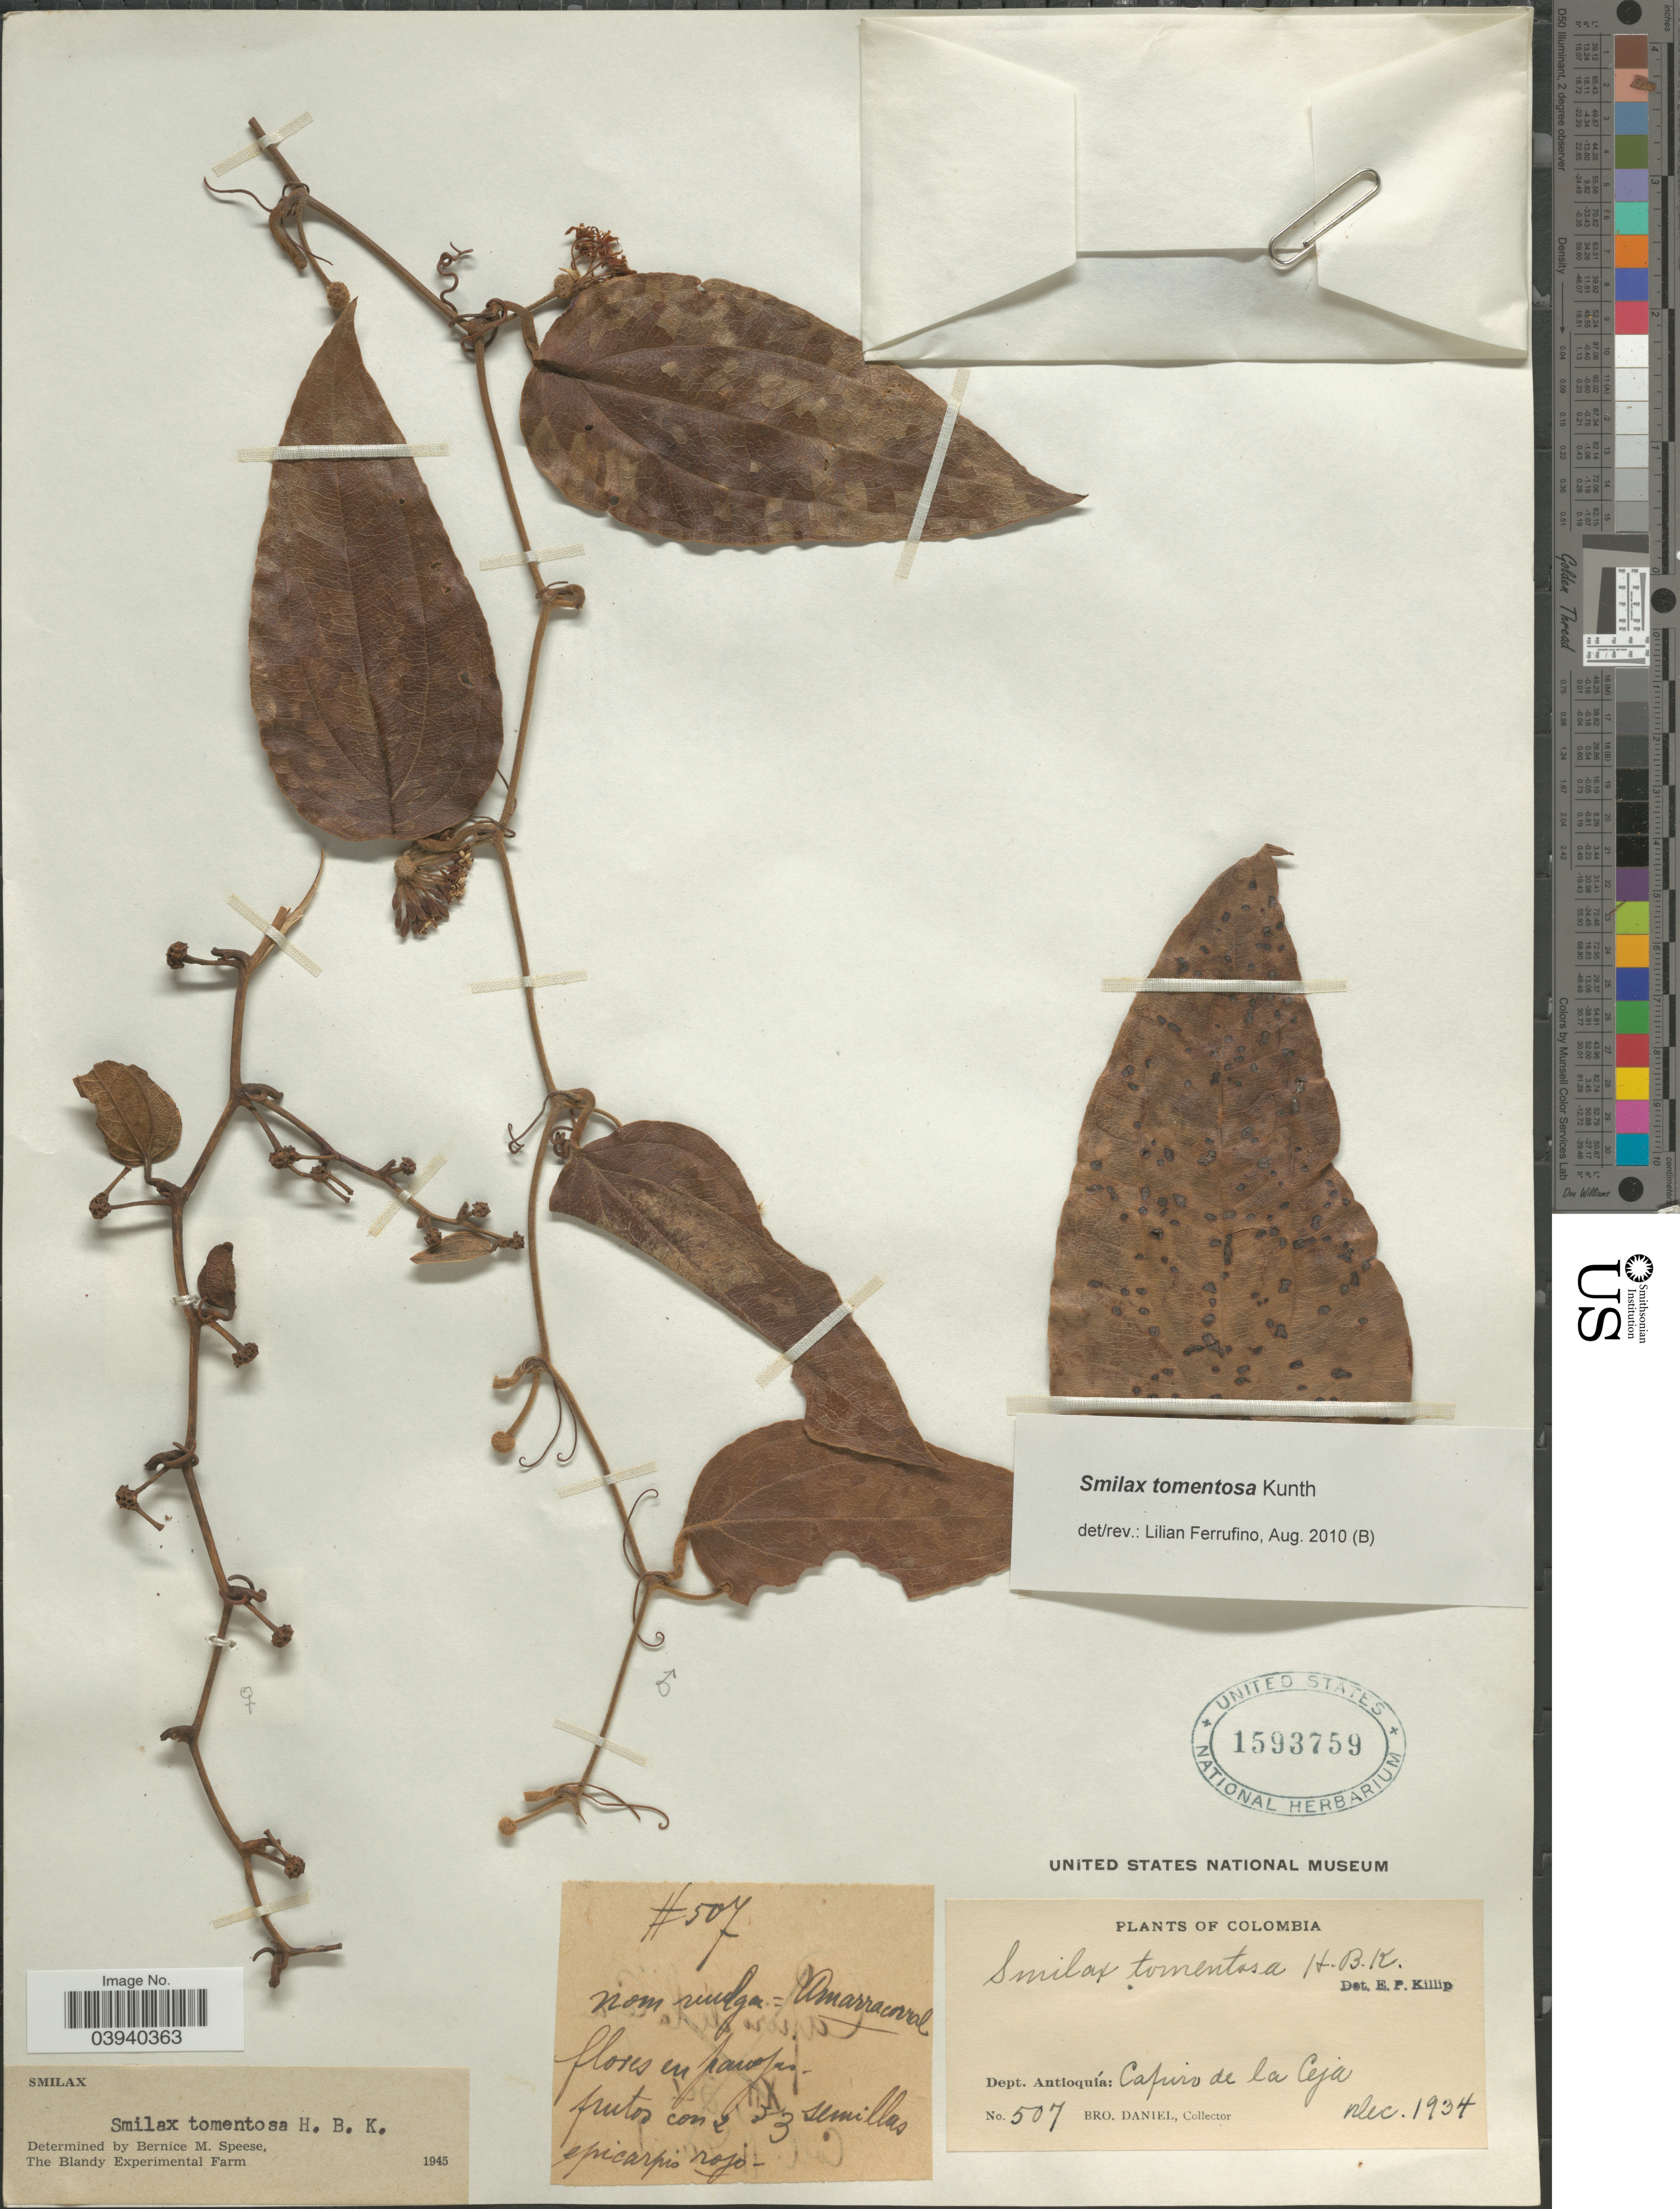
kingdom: Plantae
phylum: Tracheophyta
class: Liliopsida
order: Liliales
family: Smilacaceae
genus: Smilax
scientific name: Smilax tomentosa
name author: Kunth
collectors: Bro. Daniel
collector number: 507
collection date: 1934-12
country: Colombia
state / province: Antioquia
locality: Dept. Antioquía: Capurro de la Ceja.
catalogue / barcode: US 1593759